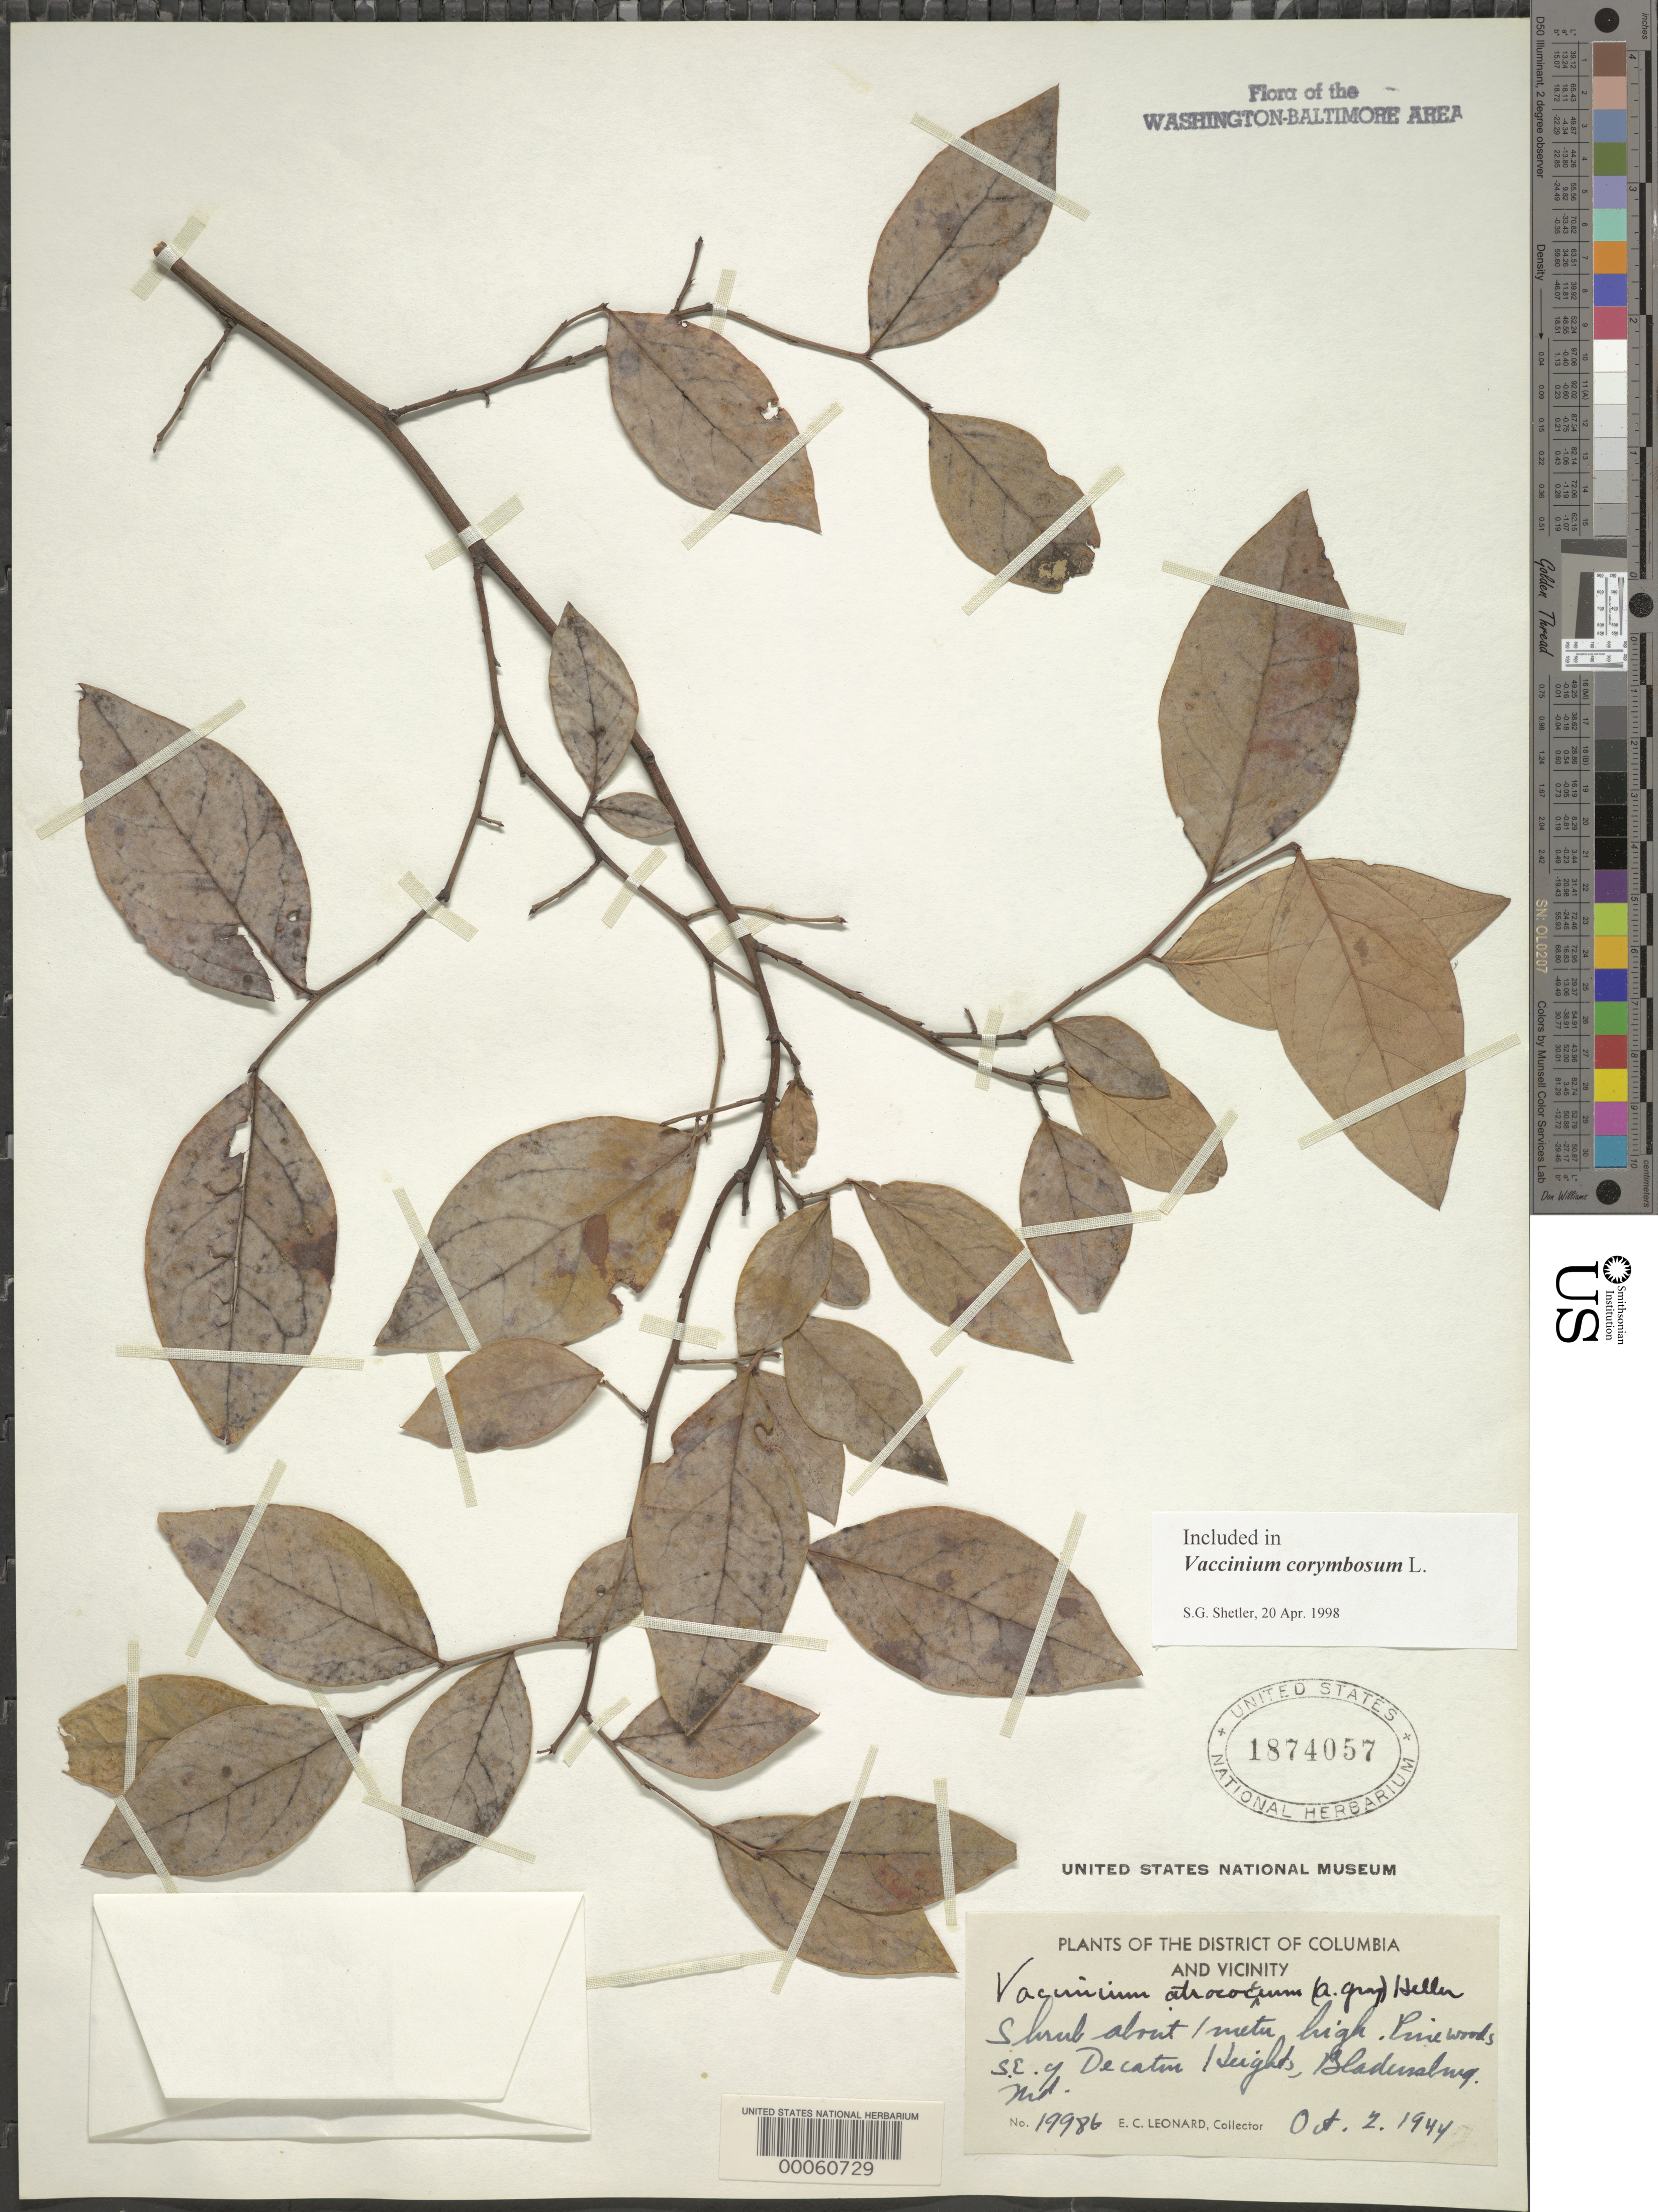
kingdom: Plantae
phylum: Tracheophyta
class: Magnoliopsida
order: Ericales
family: Ericaceae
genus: Vaccinium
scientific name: Vaccinium corymbosum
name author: L.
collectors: E. C. Leonard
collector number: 19986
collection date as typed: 02 Oct 1944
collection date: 1944-10-02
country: United States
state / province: Maryland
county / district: Prince George's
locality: Decatur Heights, Bladensburg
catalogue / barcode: US 1874057